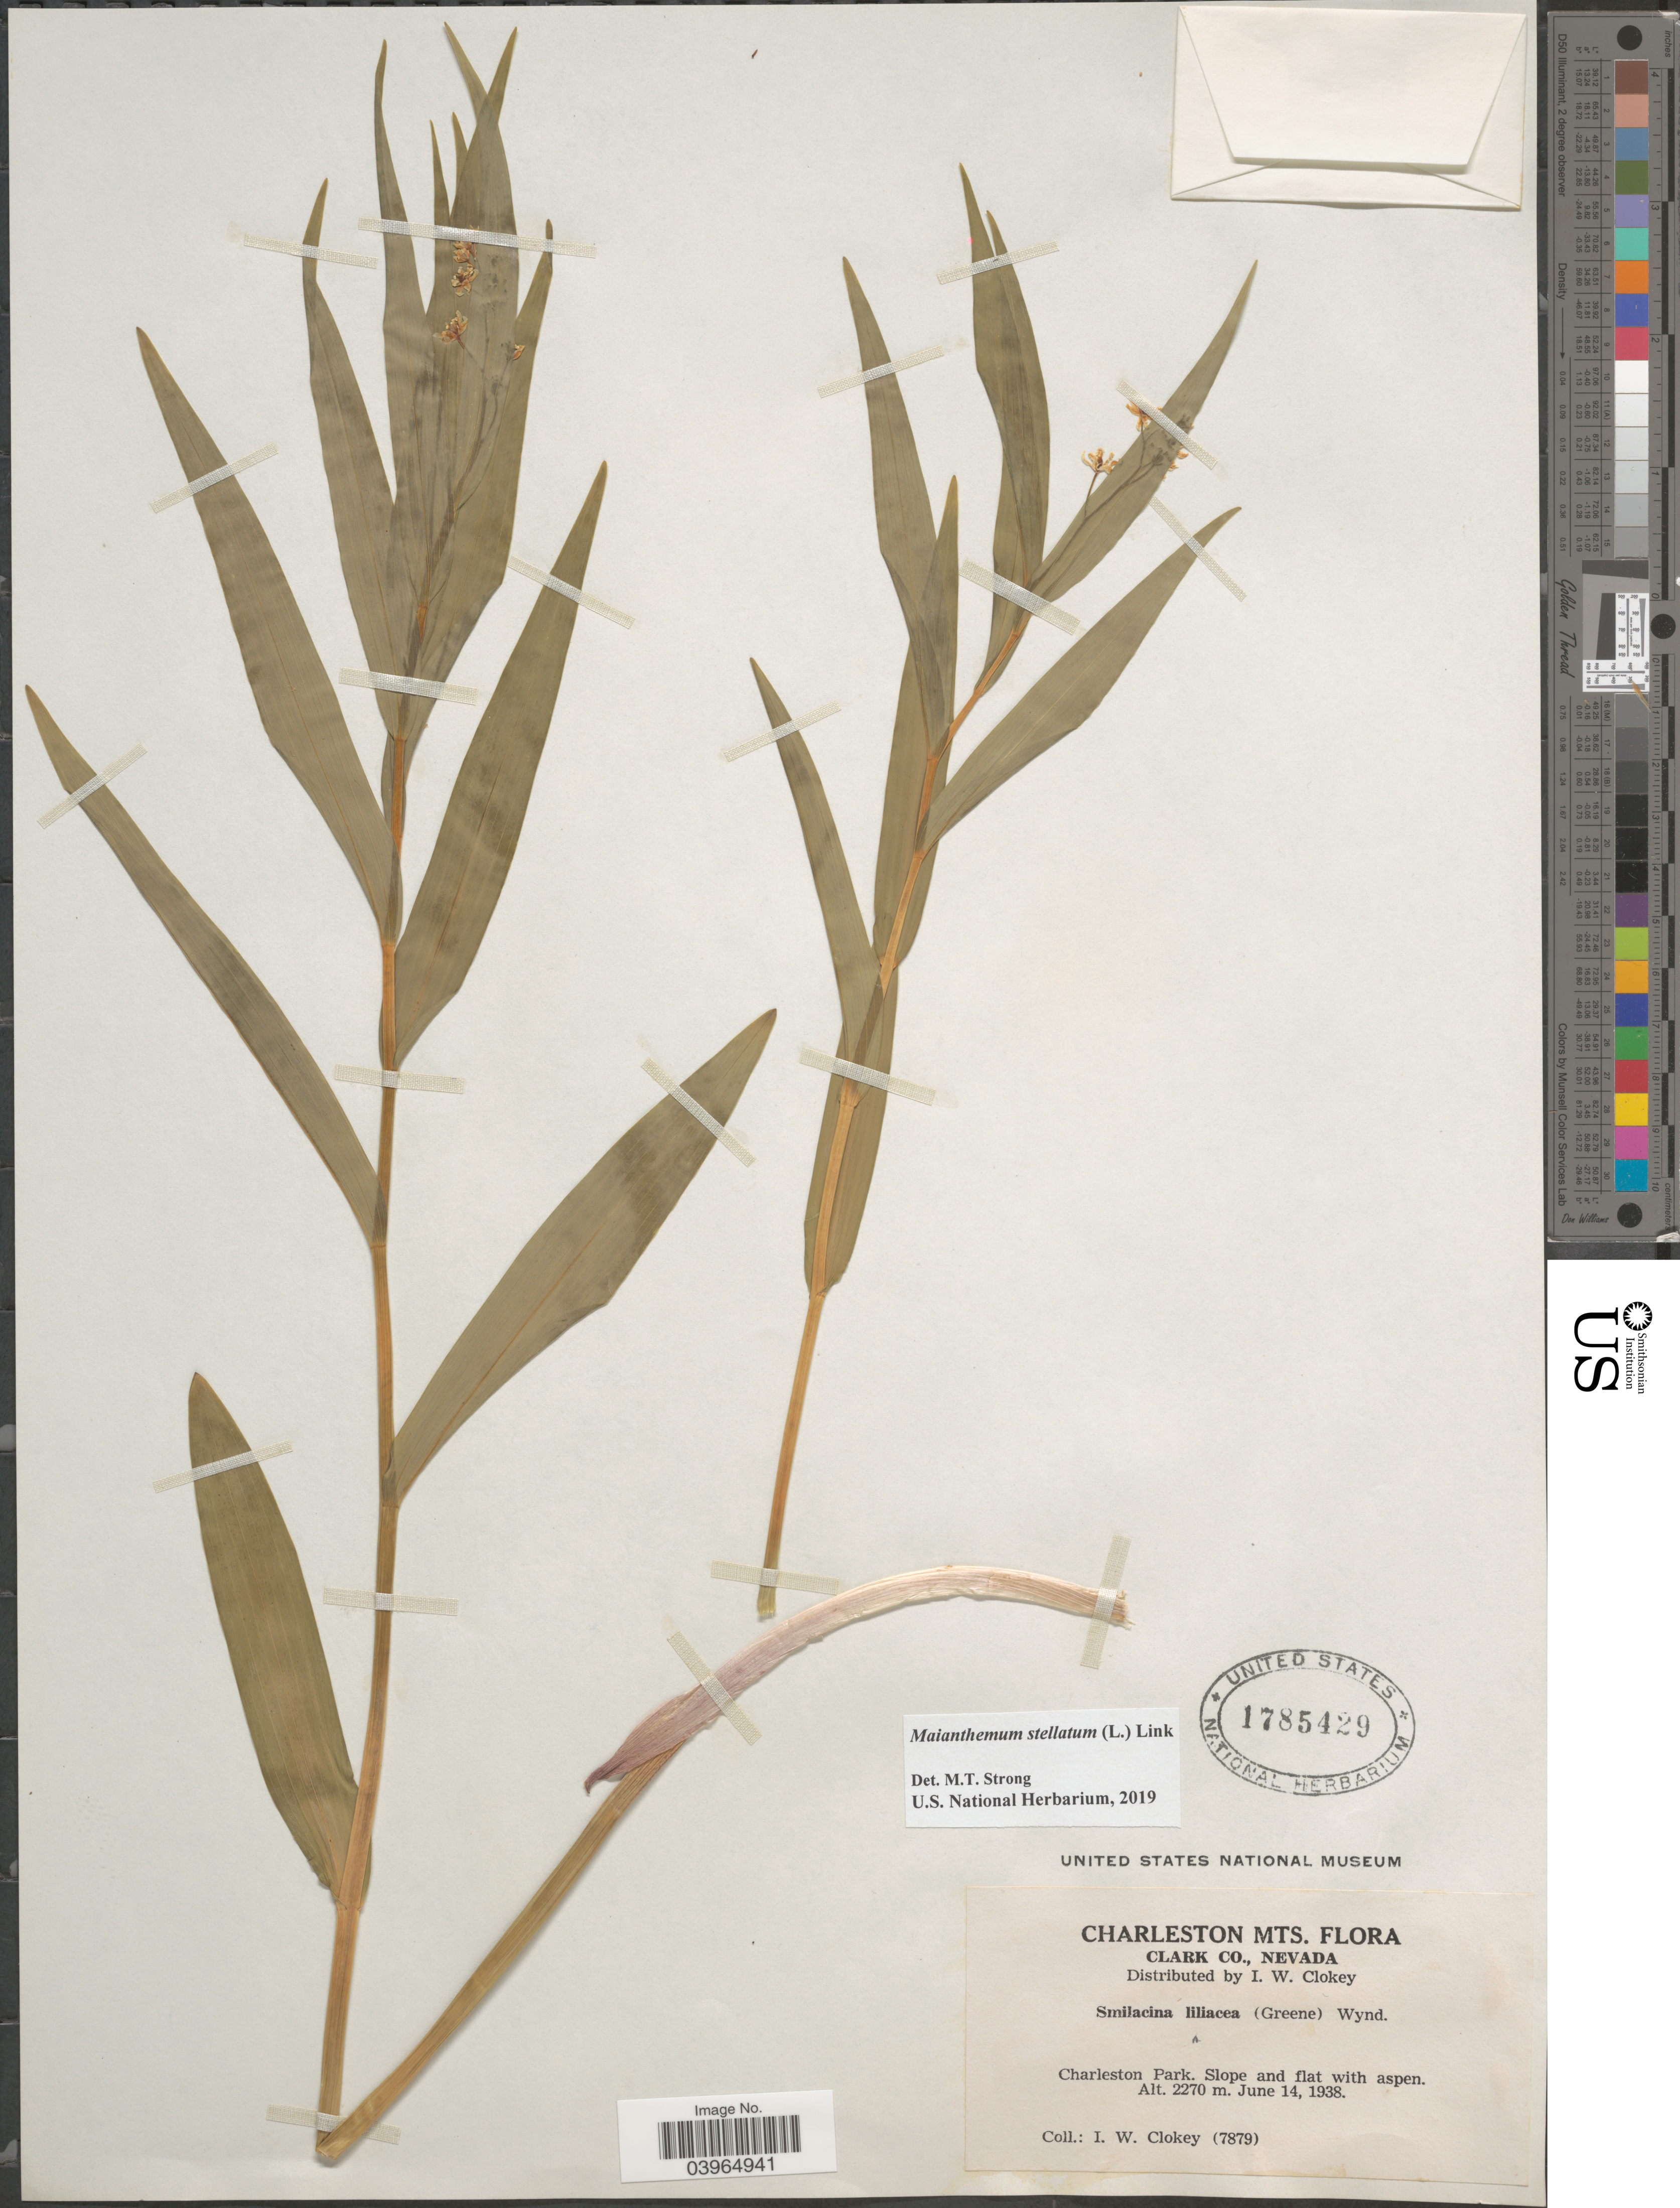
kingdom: Plantae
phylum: Tracheophyta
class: Liliopsida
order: Asparagales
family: Asparagaceae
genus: Maianthemum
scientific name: Maianthemum stellatum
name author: (L.) Link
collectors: I. W. Clokey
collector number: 7879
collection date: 1938-06-14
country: United States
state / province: Nevada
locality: Charleston Mts. Clark Co. Charleston Park.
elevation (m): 2270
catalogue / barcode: US 1785429